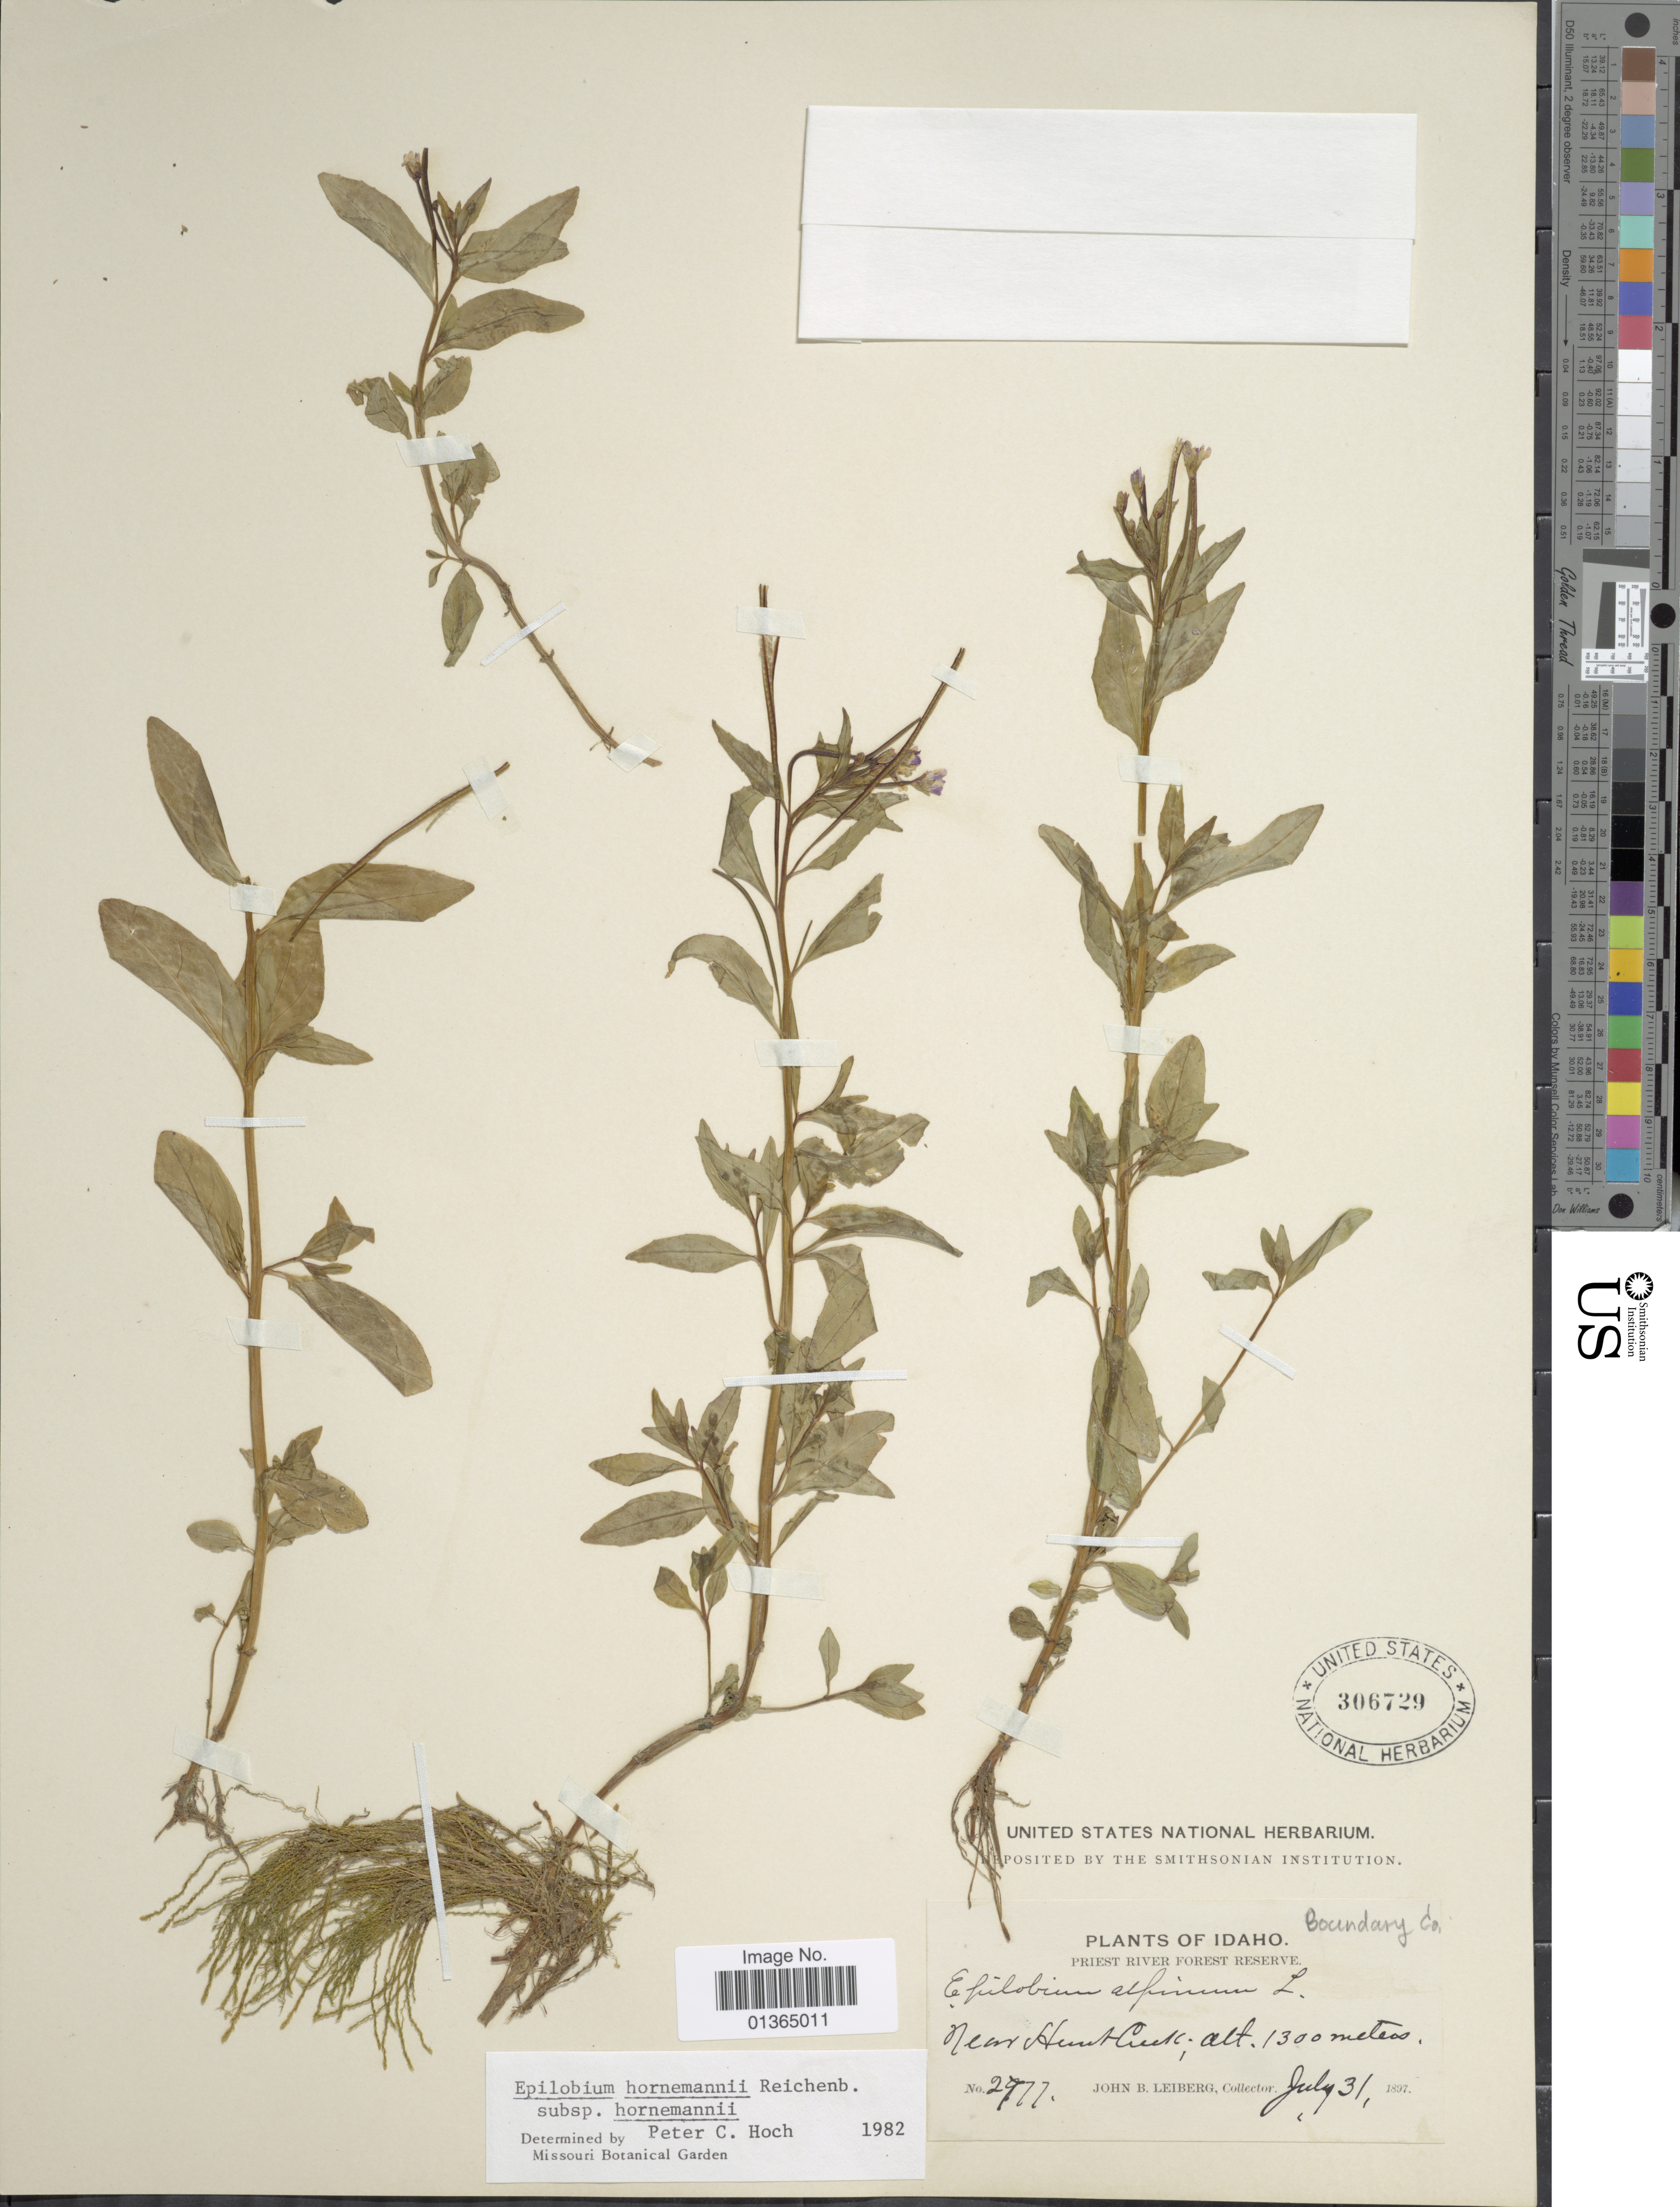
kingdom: Plantae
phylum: Tracheophyta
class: Magnoliopsida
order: Myrtales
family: Onagraceae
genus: Epilobium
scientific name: Epilobium hornemannii subsp. hornemannii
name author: Rchb.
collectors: J. B. Leiberg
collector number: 2777*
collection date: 1897-07-31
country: United States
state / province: Idaho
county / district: Boundary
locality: Near Hunt Creek, Priest River Forest Reserve.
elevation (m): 1300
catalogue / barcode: US 306729